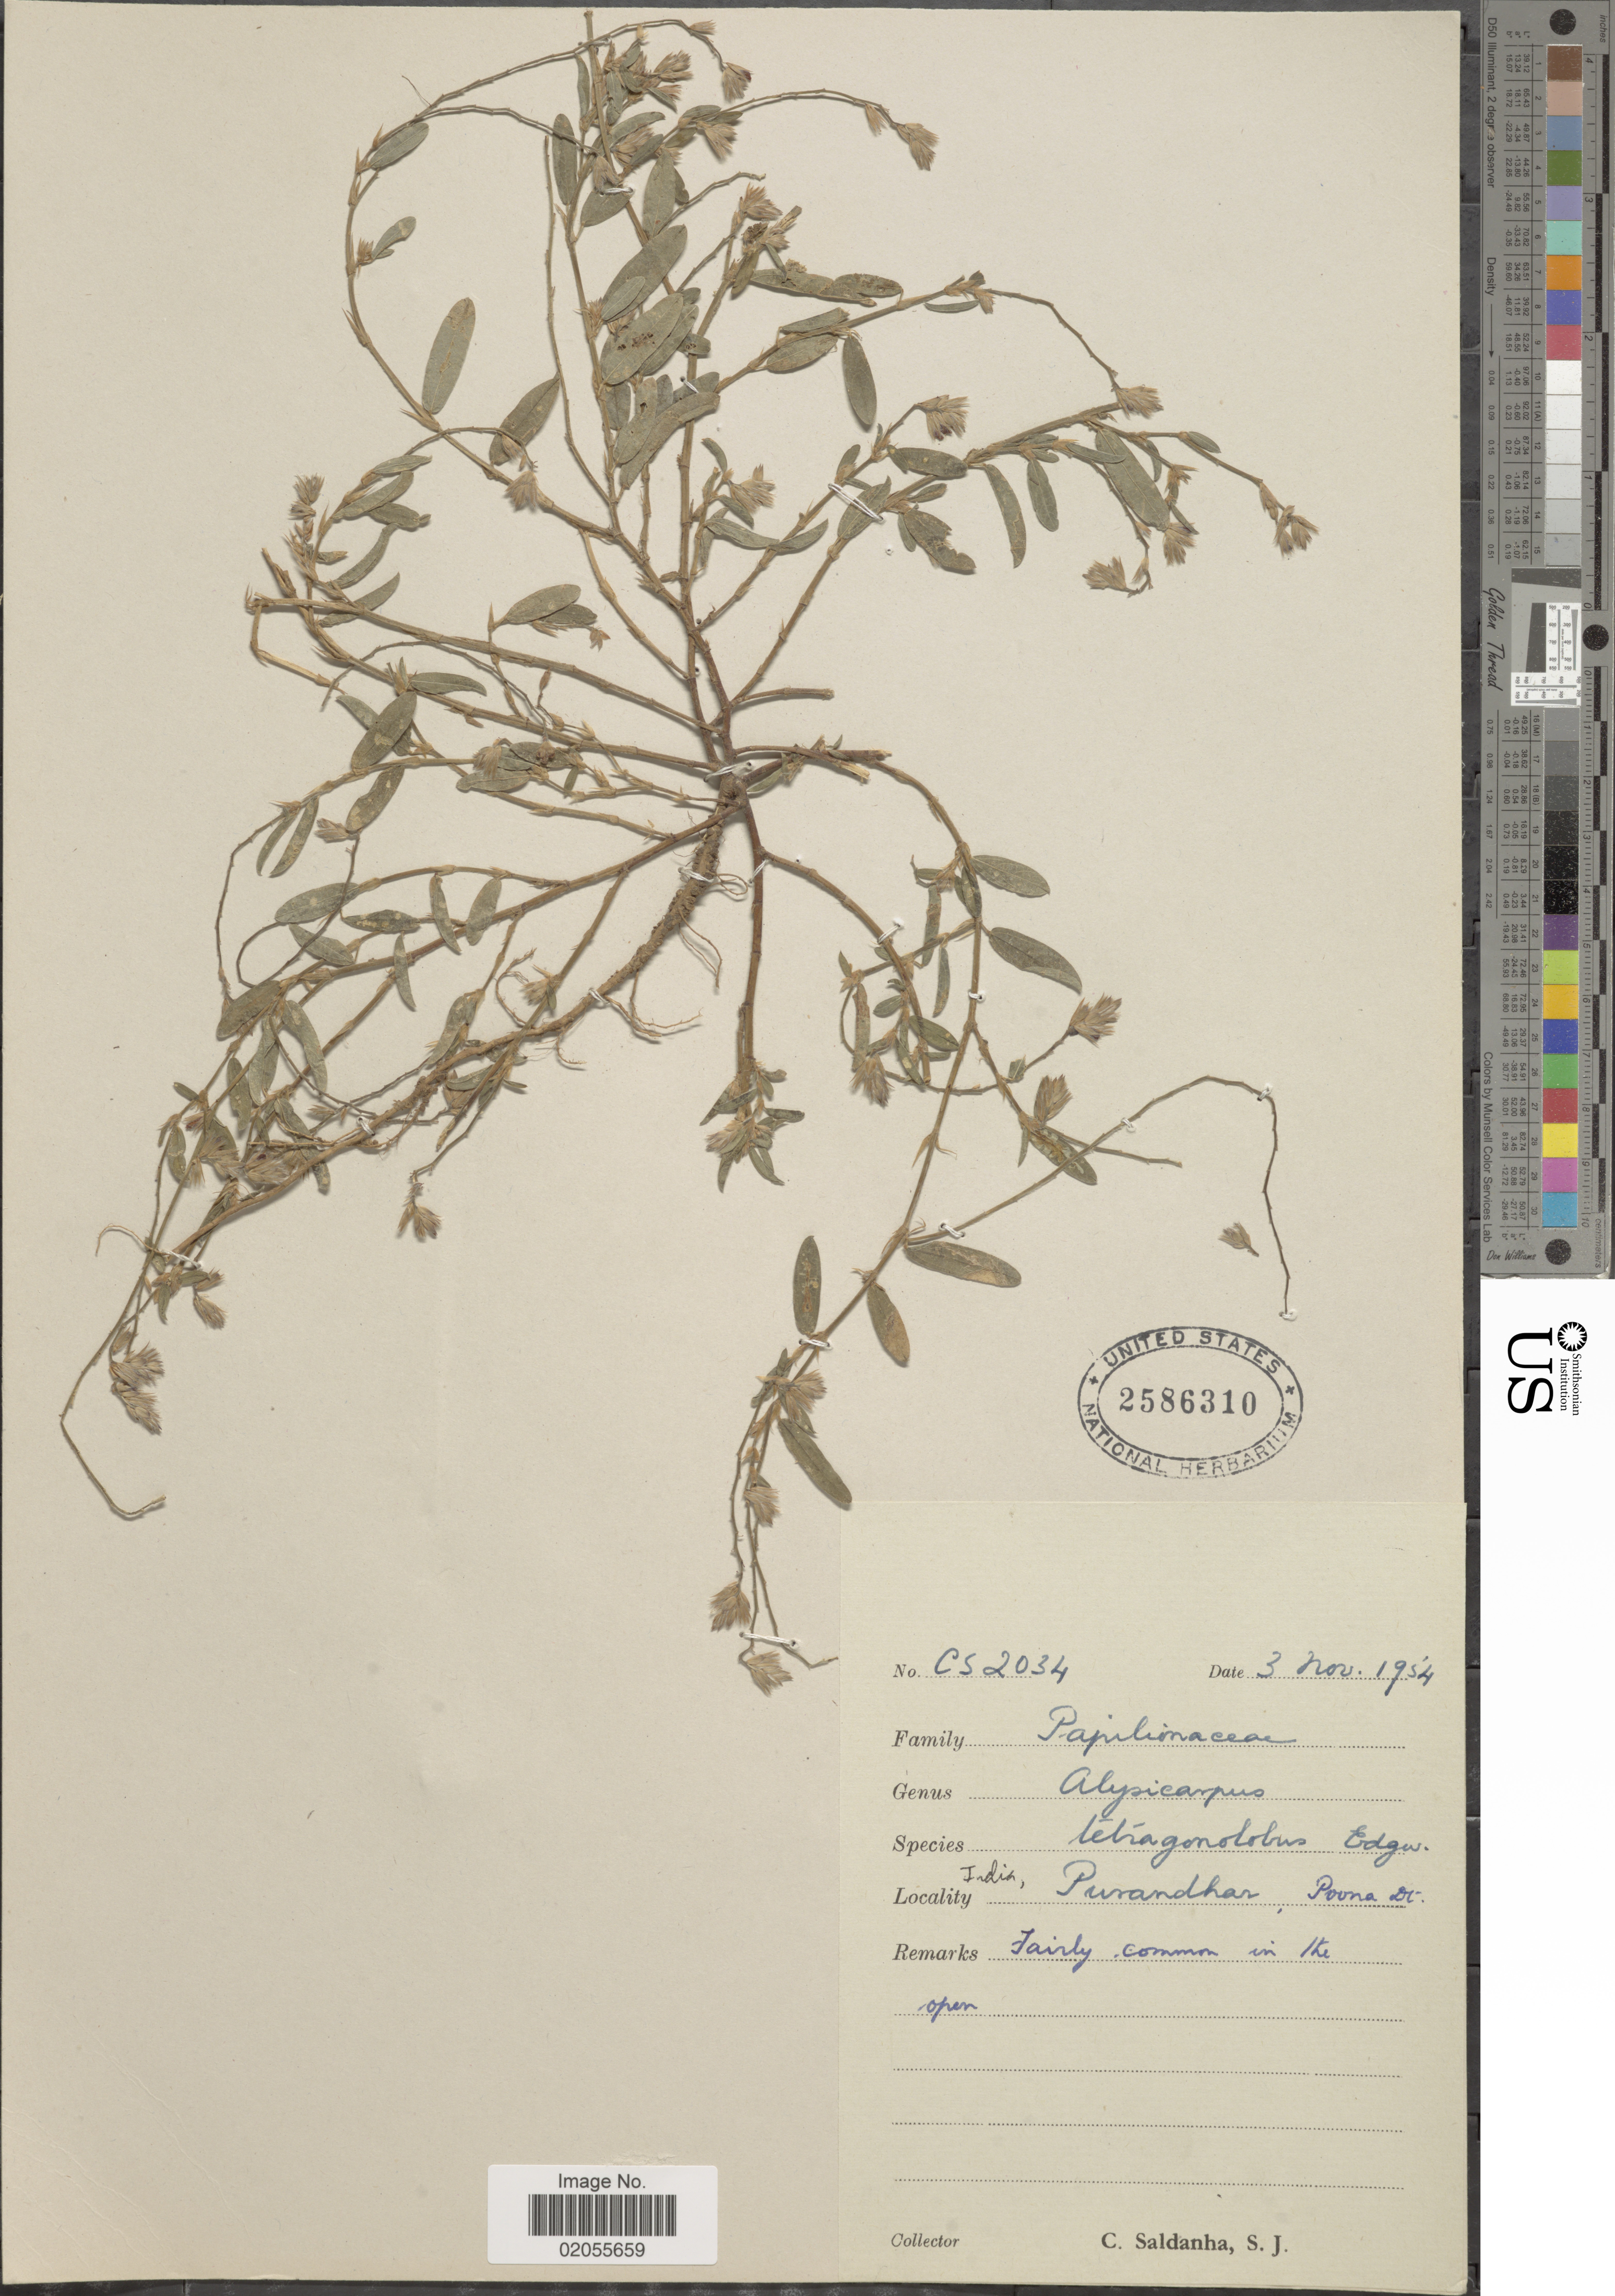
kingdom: Plantae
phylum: Tracheophyta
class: Magnoliopsida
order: Fabales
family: Fabaceae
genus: Alysicarpus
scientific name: Alysicarpus tetragonolobus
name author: Edgew.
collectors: C. Saldanha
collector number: CS 2034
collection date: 1934-11-03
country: India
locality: Purandhar, Poona Dt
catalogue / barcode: US 2586310